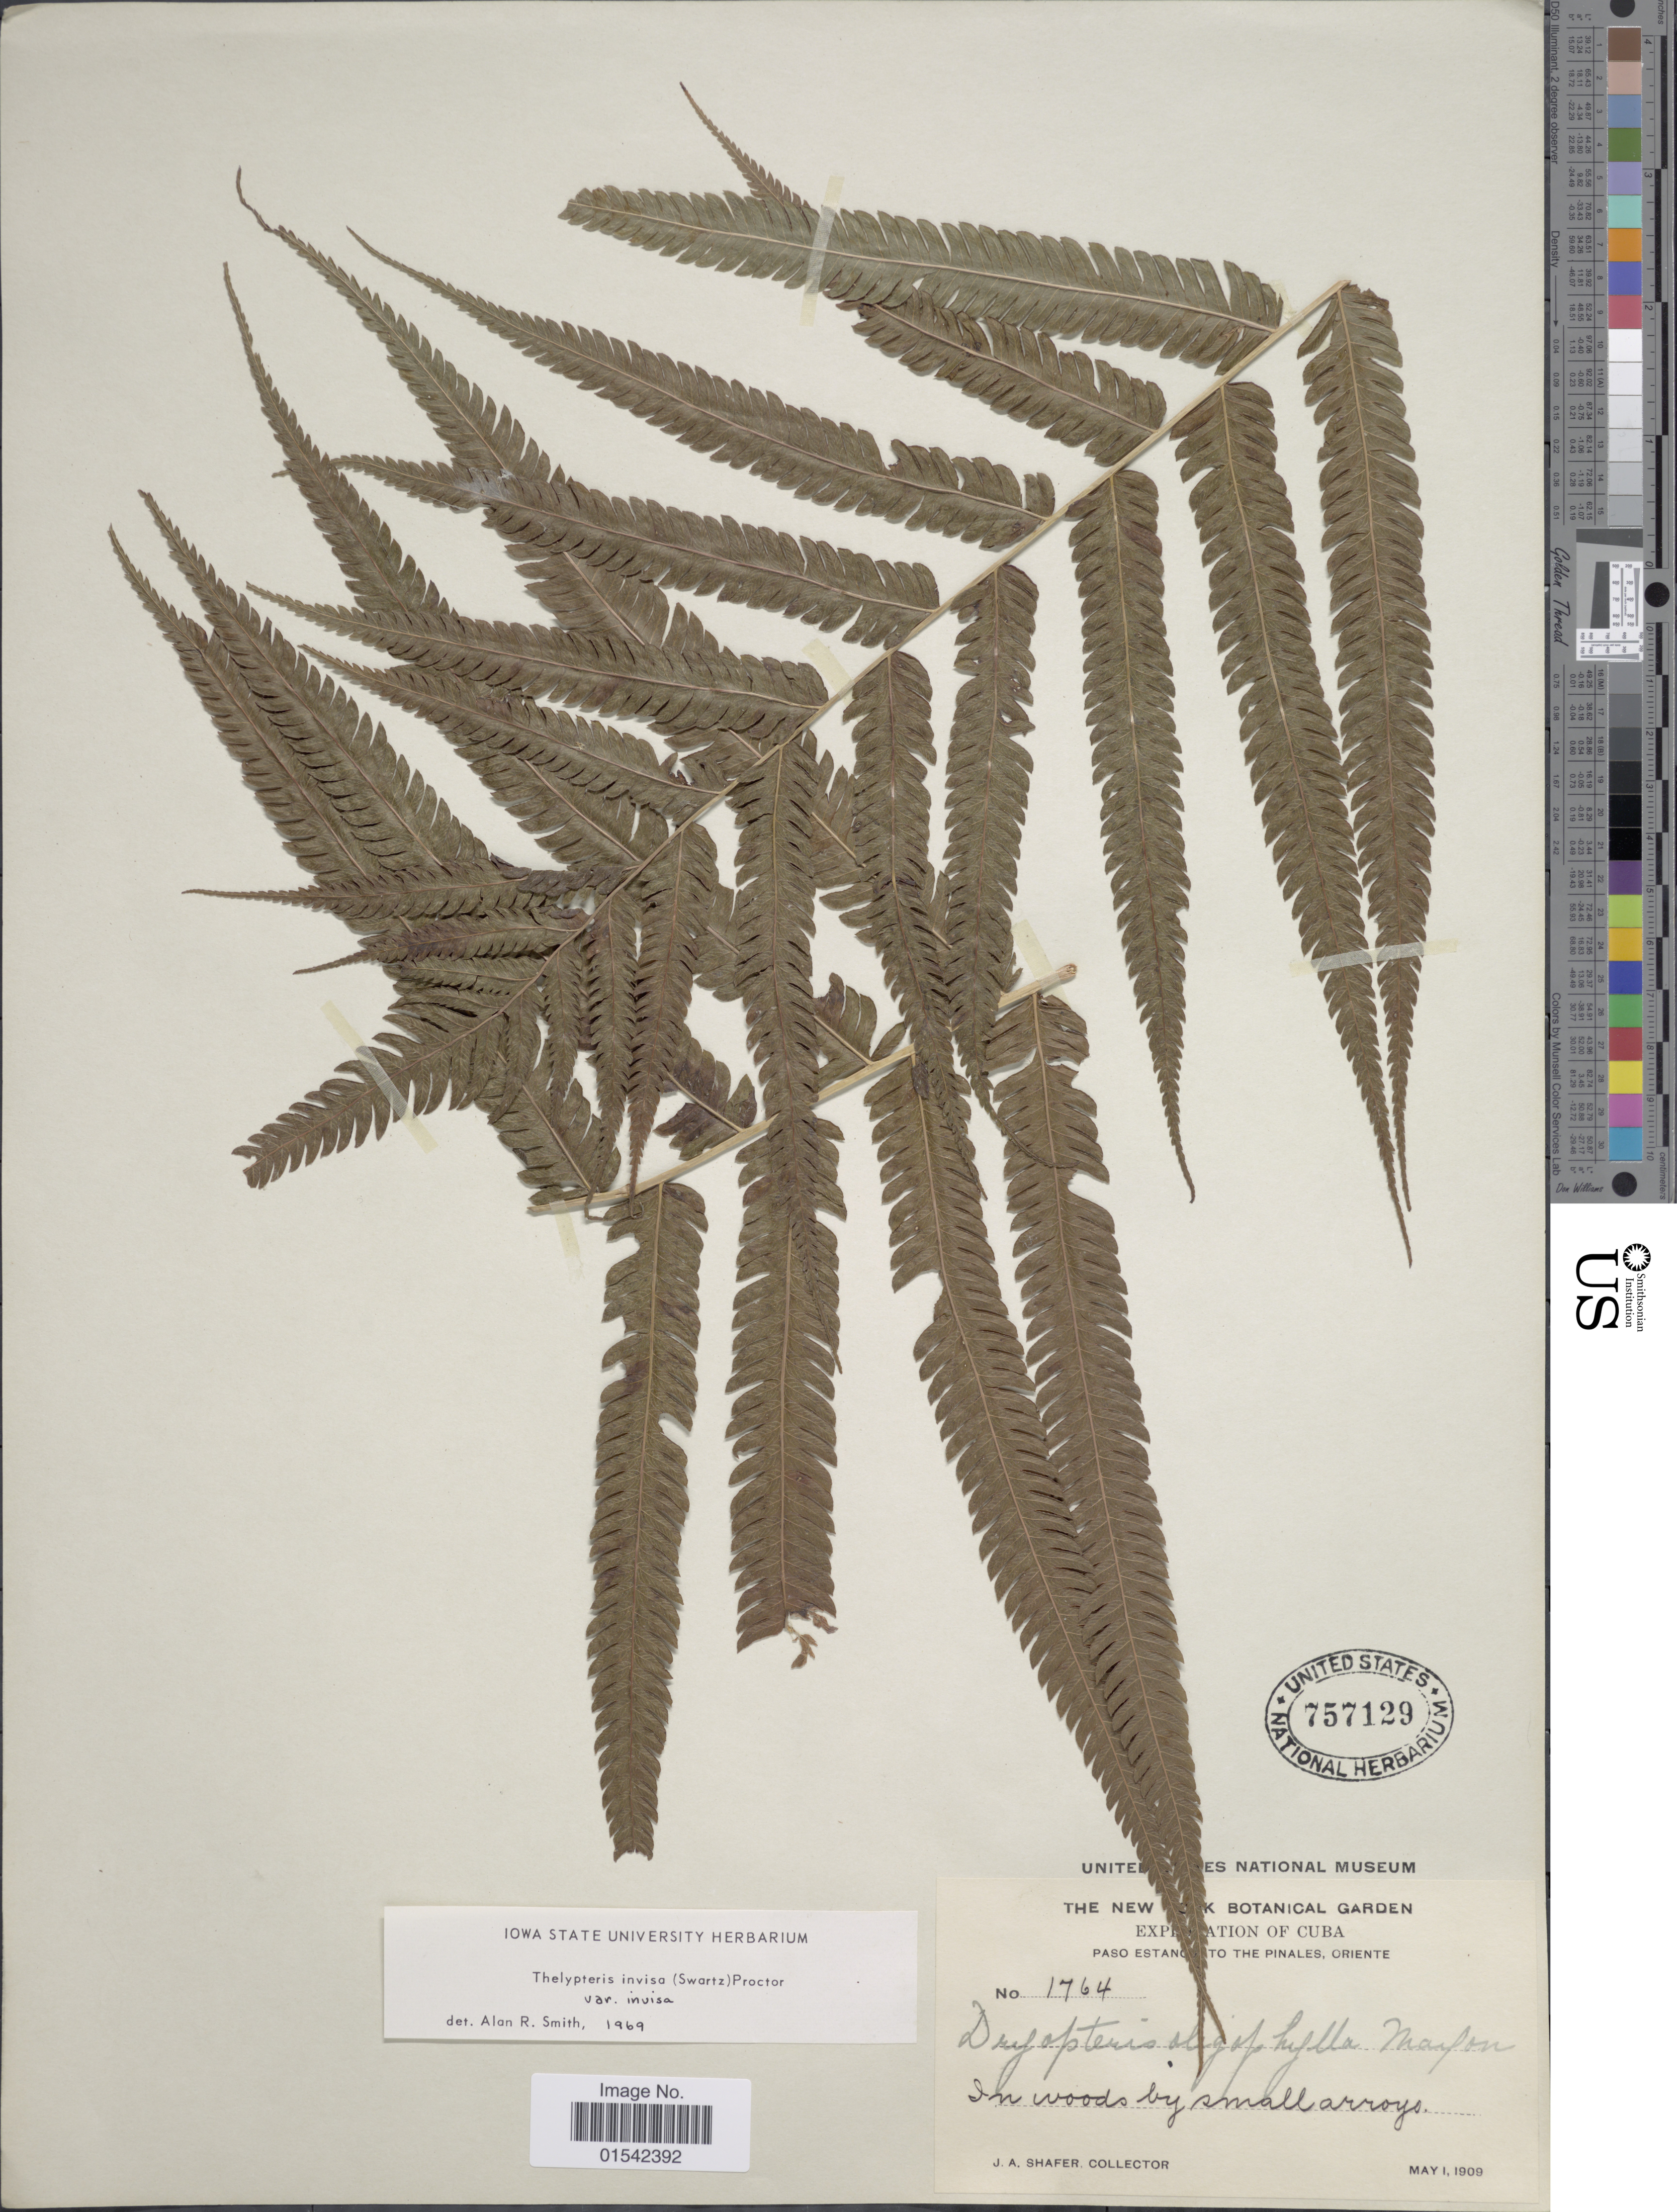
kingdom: Plantae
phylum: Tracheophyta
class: Polypodiopsida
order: Polypodiales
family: Thelypteridaceae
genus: Cyclosorus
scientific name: Cyclosorus grandis (A.R. Sm.) comb. nov., ined 2015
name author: (A.R. Sm.)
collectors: J. A. Shafer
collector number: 1764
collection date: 1909-05-01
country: Cuba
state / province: Oriente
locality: Paso Estancia to the Pinales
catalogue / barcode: US 757129